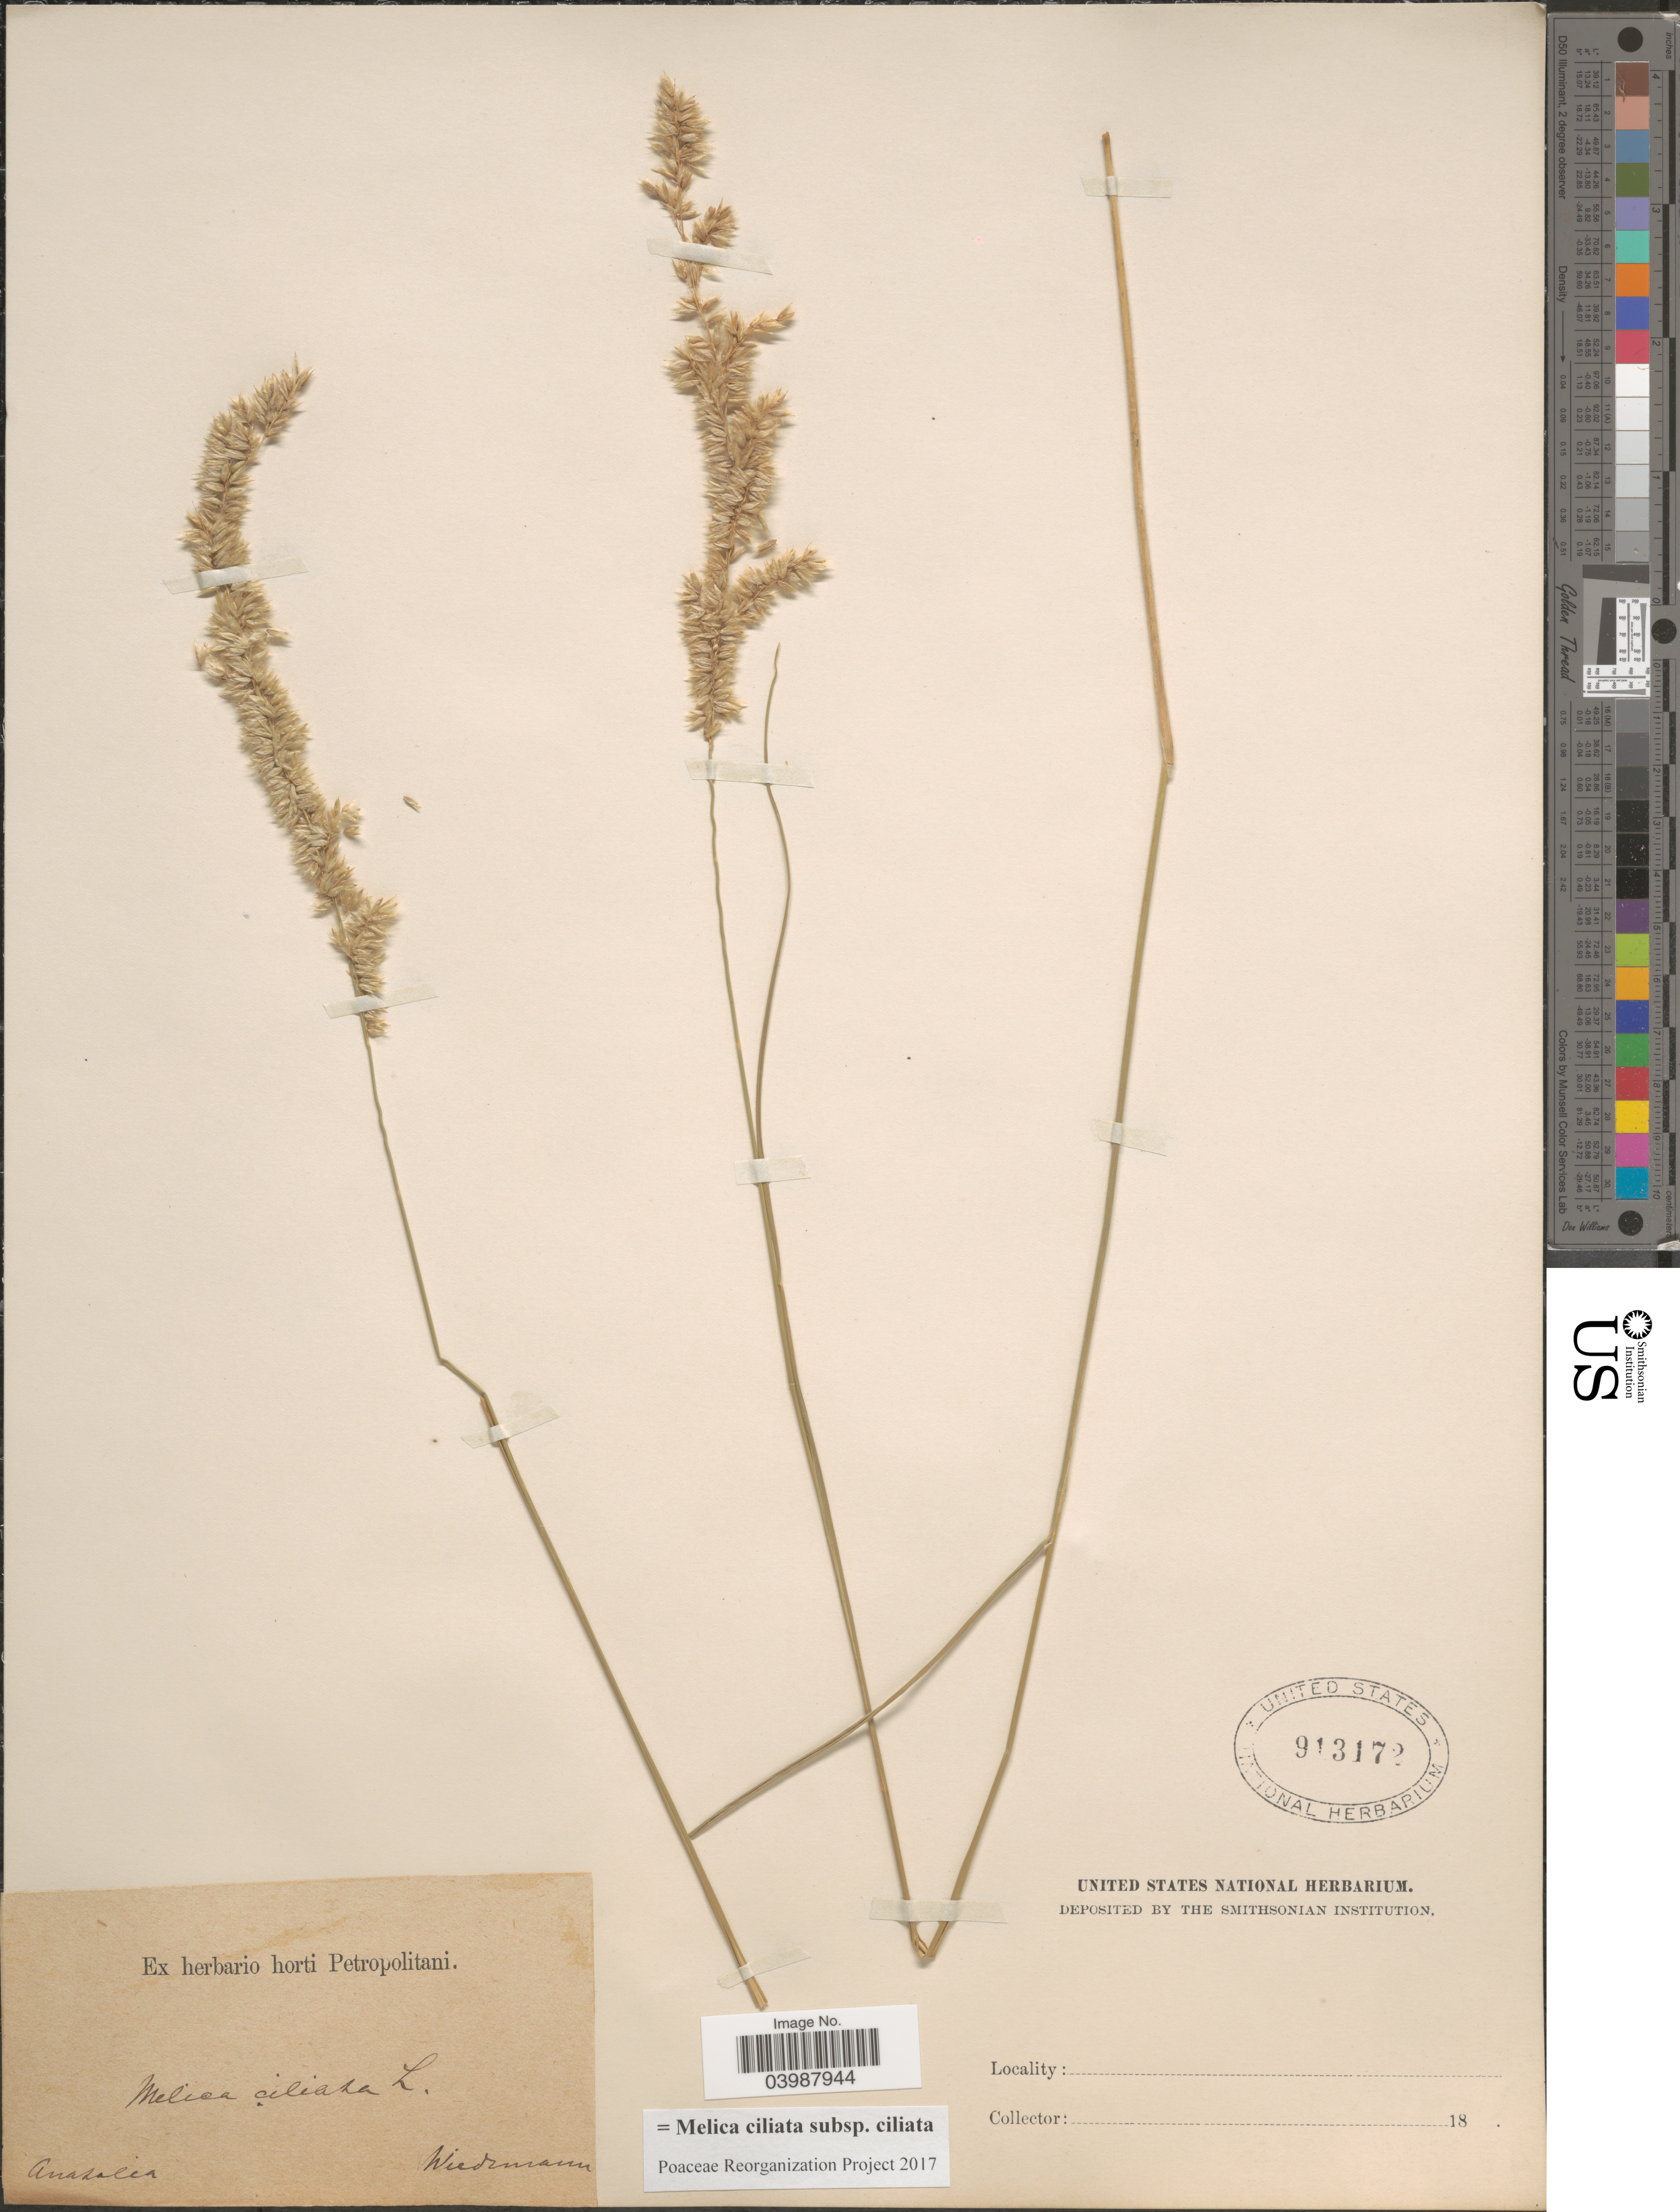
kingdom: Plantae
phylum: Tracheophyta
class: Liliopsida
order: Poales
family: Poaceae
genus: Melica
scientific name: Melica ciliata subsp. ciliata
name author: L.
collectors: Wiedemann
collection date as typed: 18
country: Turkey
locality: Anatolia.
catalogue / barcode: US 913172